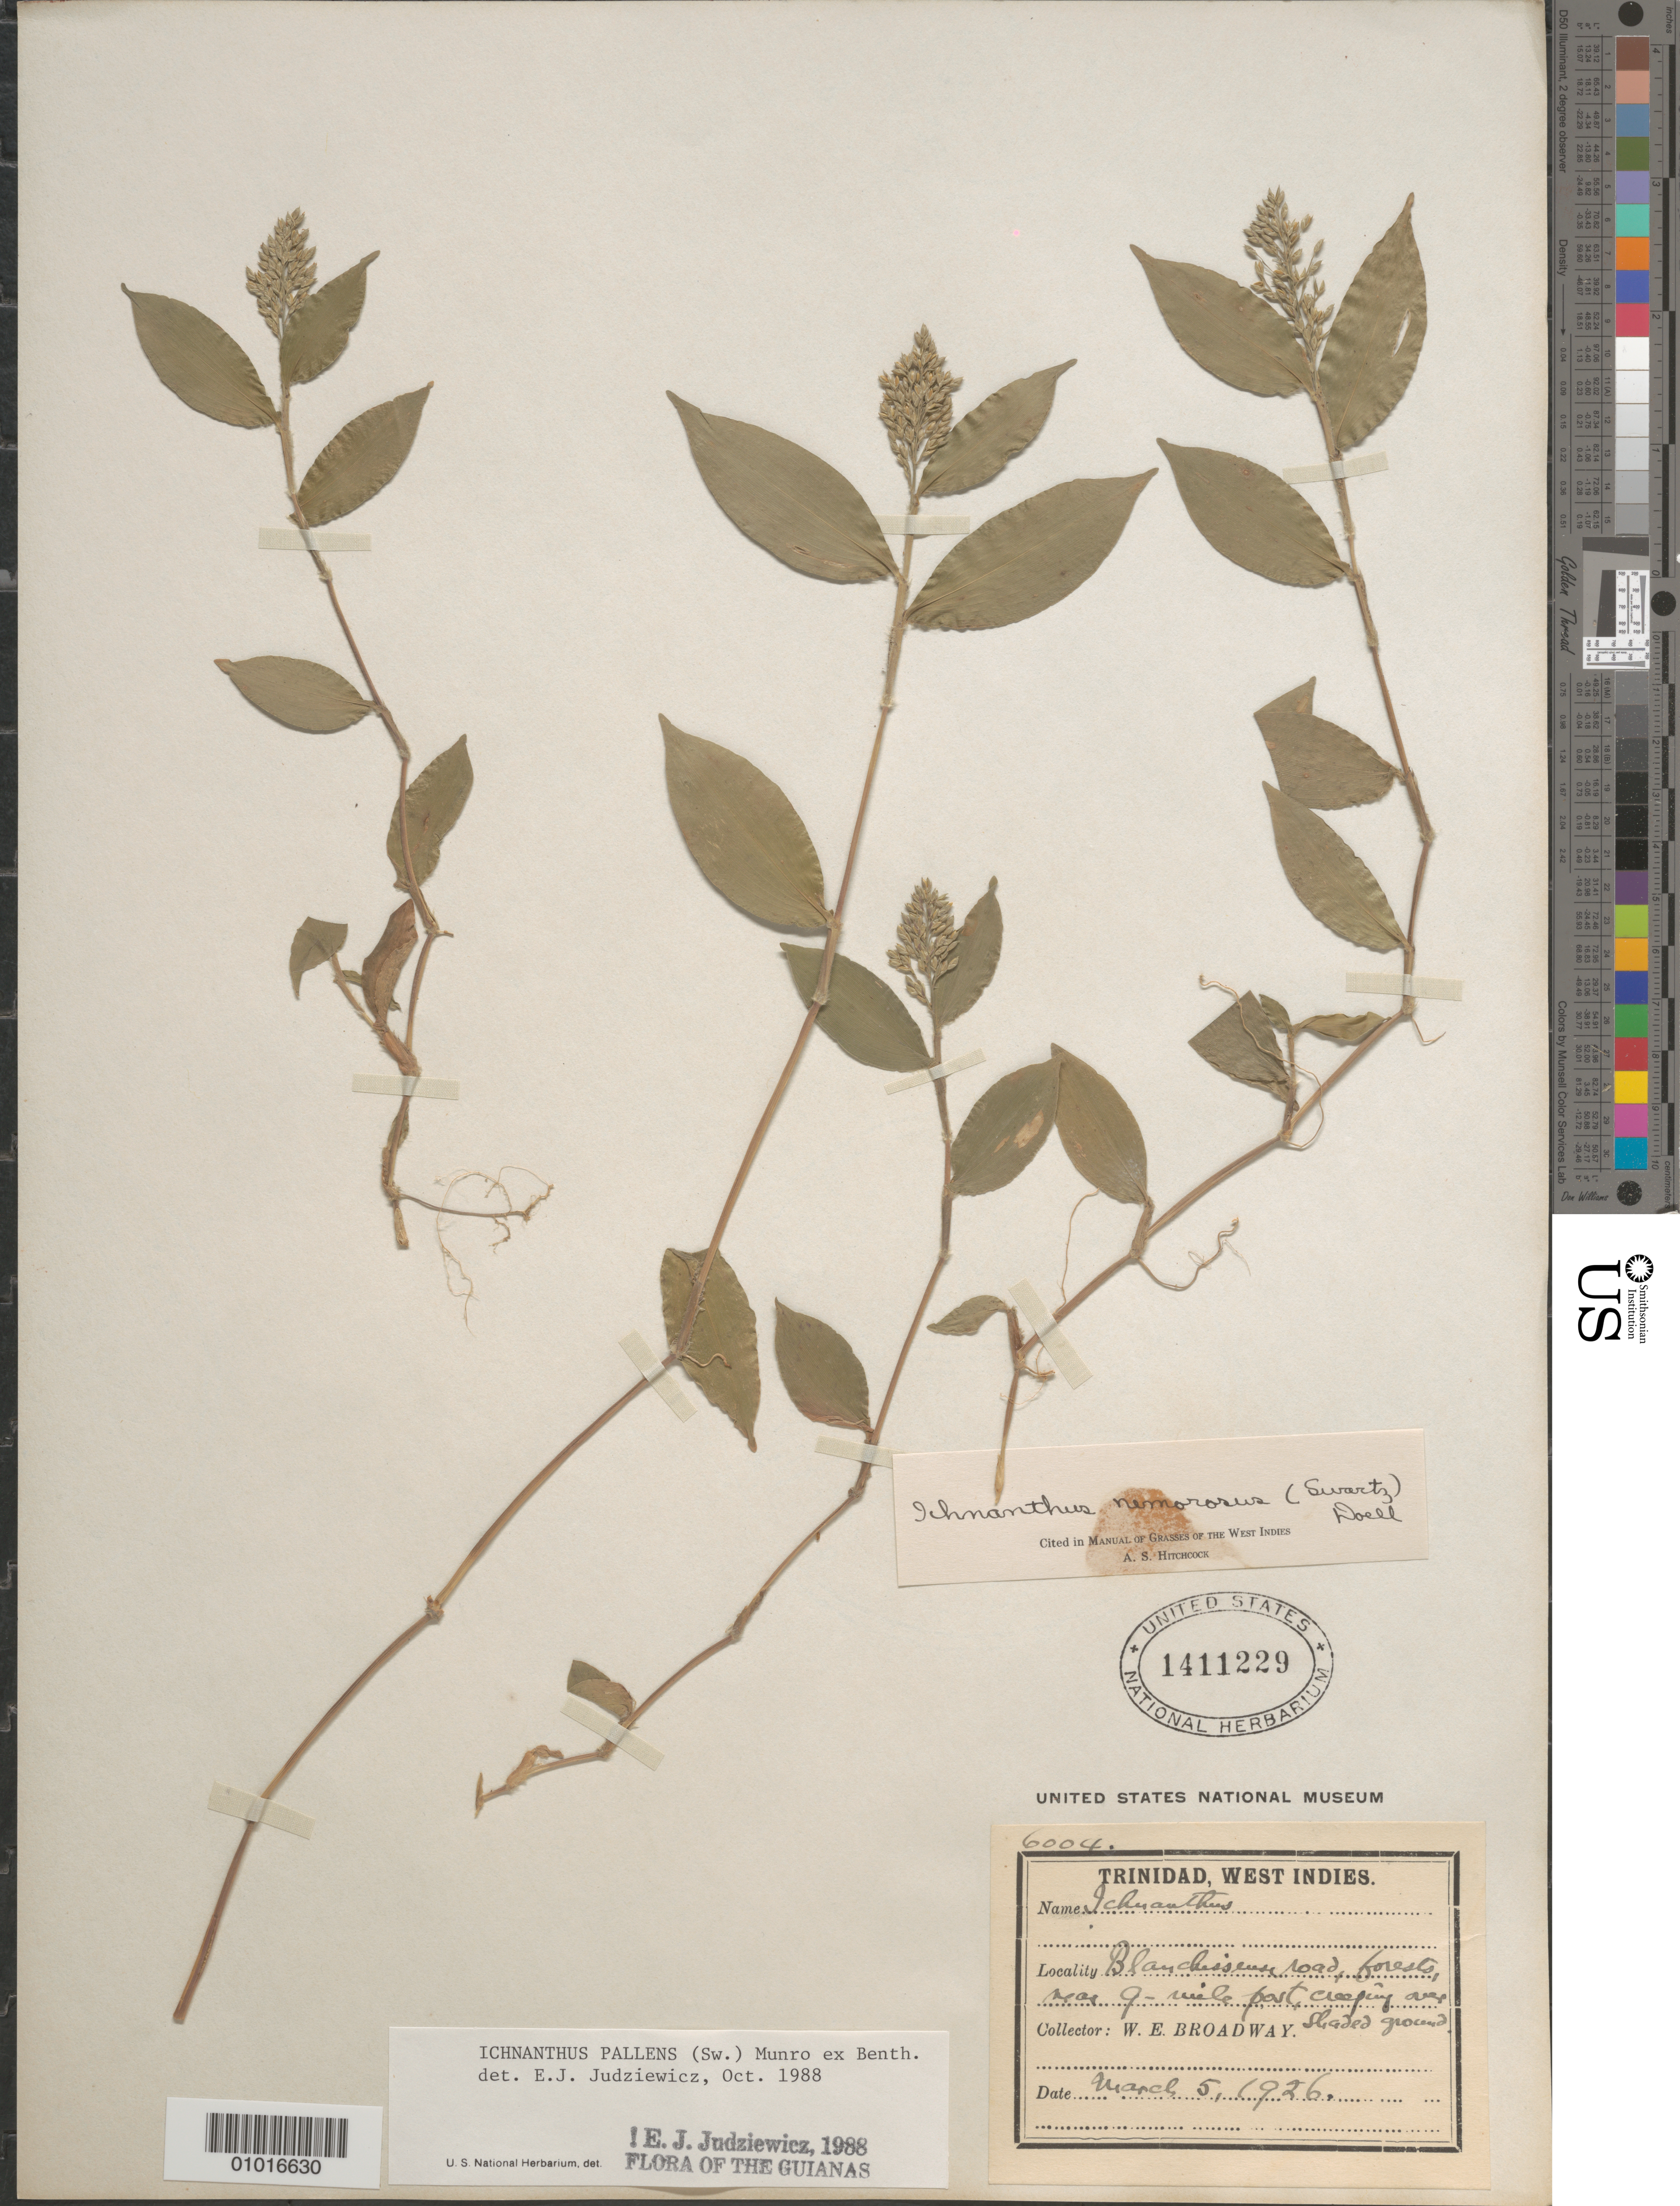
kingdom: Plantae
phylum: Tracheophyta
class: Liliopsida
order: Poales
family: Poaceae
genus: Ichnanthus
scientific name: Ichnanthus pallens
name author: (Sw.) Munro ex Benth.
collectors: W. E. Broadway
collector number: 6004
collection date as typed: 05 Mar 1926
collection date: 1926-03-05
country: Trinidad and Tobago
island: Trinidad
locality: Blanchisseuse road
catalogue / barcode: US 1411229